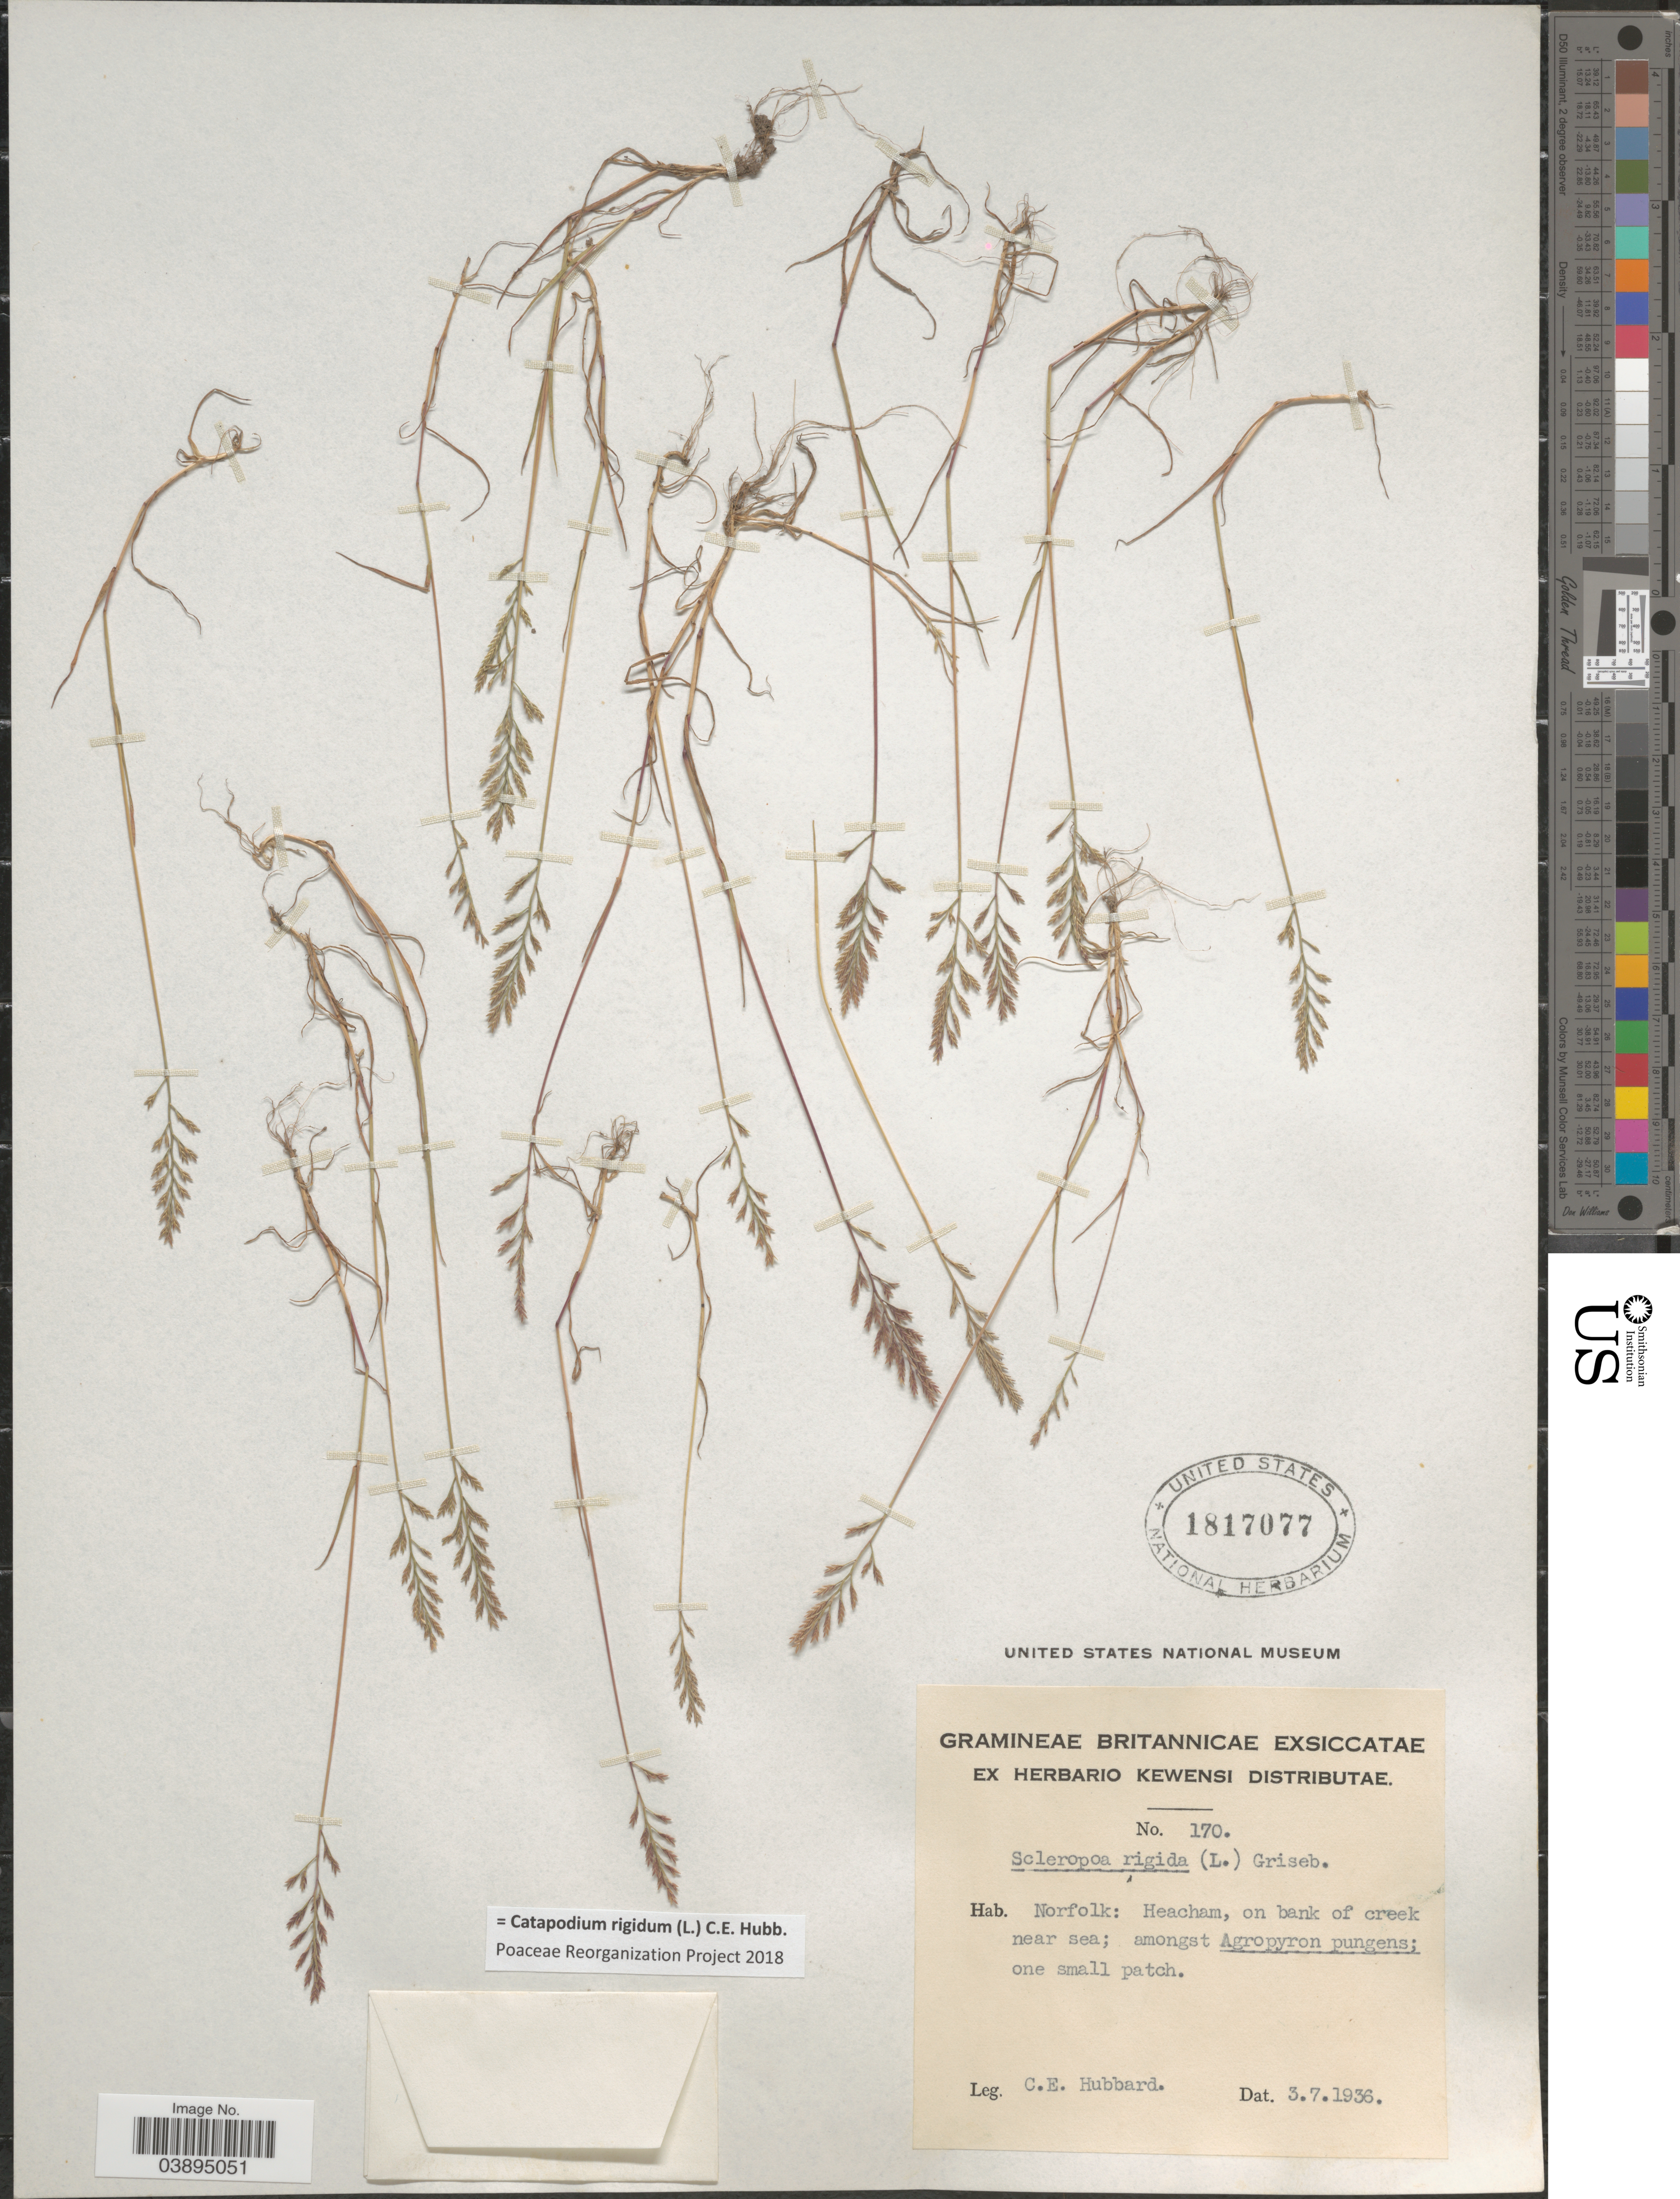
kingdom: Plantae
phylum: Tracheophyta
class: Liliopsida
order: Poales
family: Poaceae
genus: Catapodium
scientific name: Catapodium rigidum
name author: (L.) C.E. Hubb.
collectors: C. E. Hubbard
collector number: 170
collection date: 1936-07-03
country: United Kingdom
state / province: England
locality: Norfolk: Heacham, on bank of creek near sea.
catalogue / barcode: US 1817077